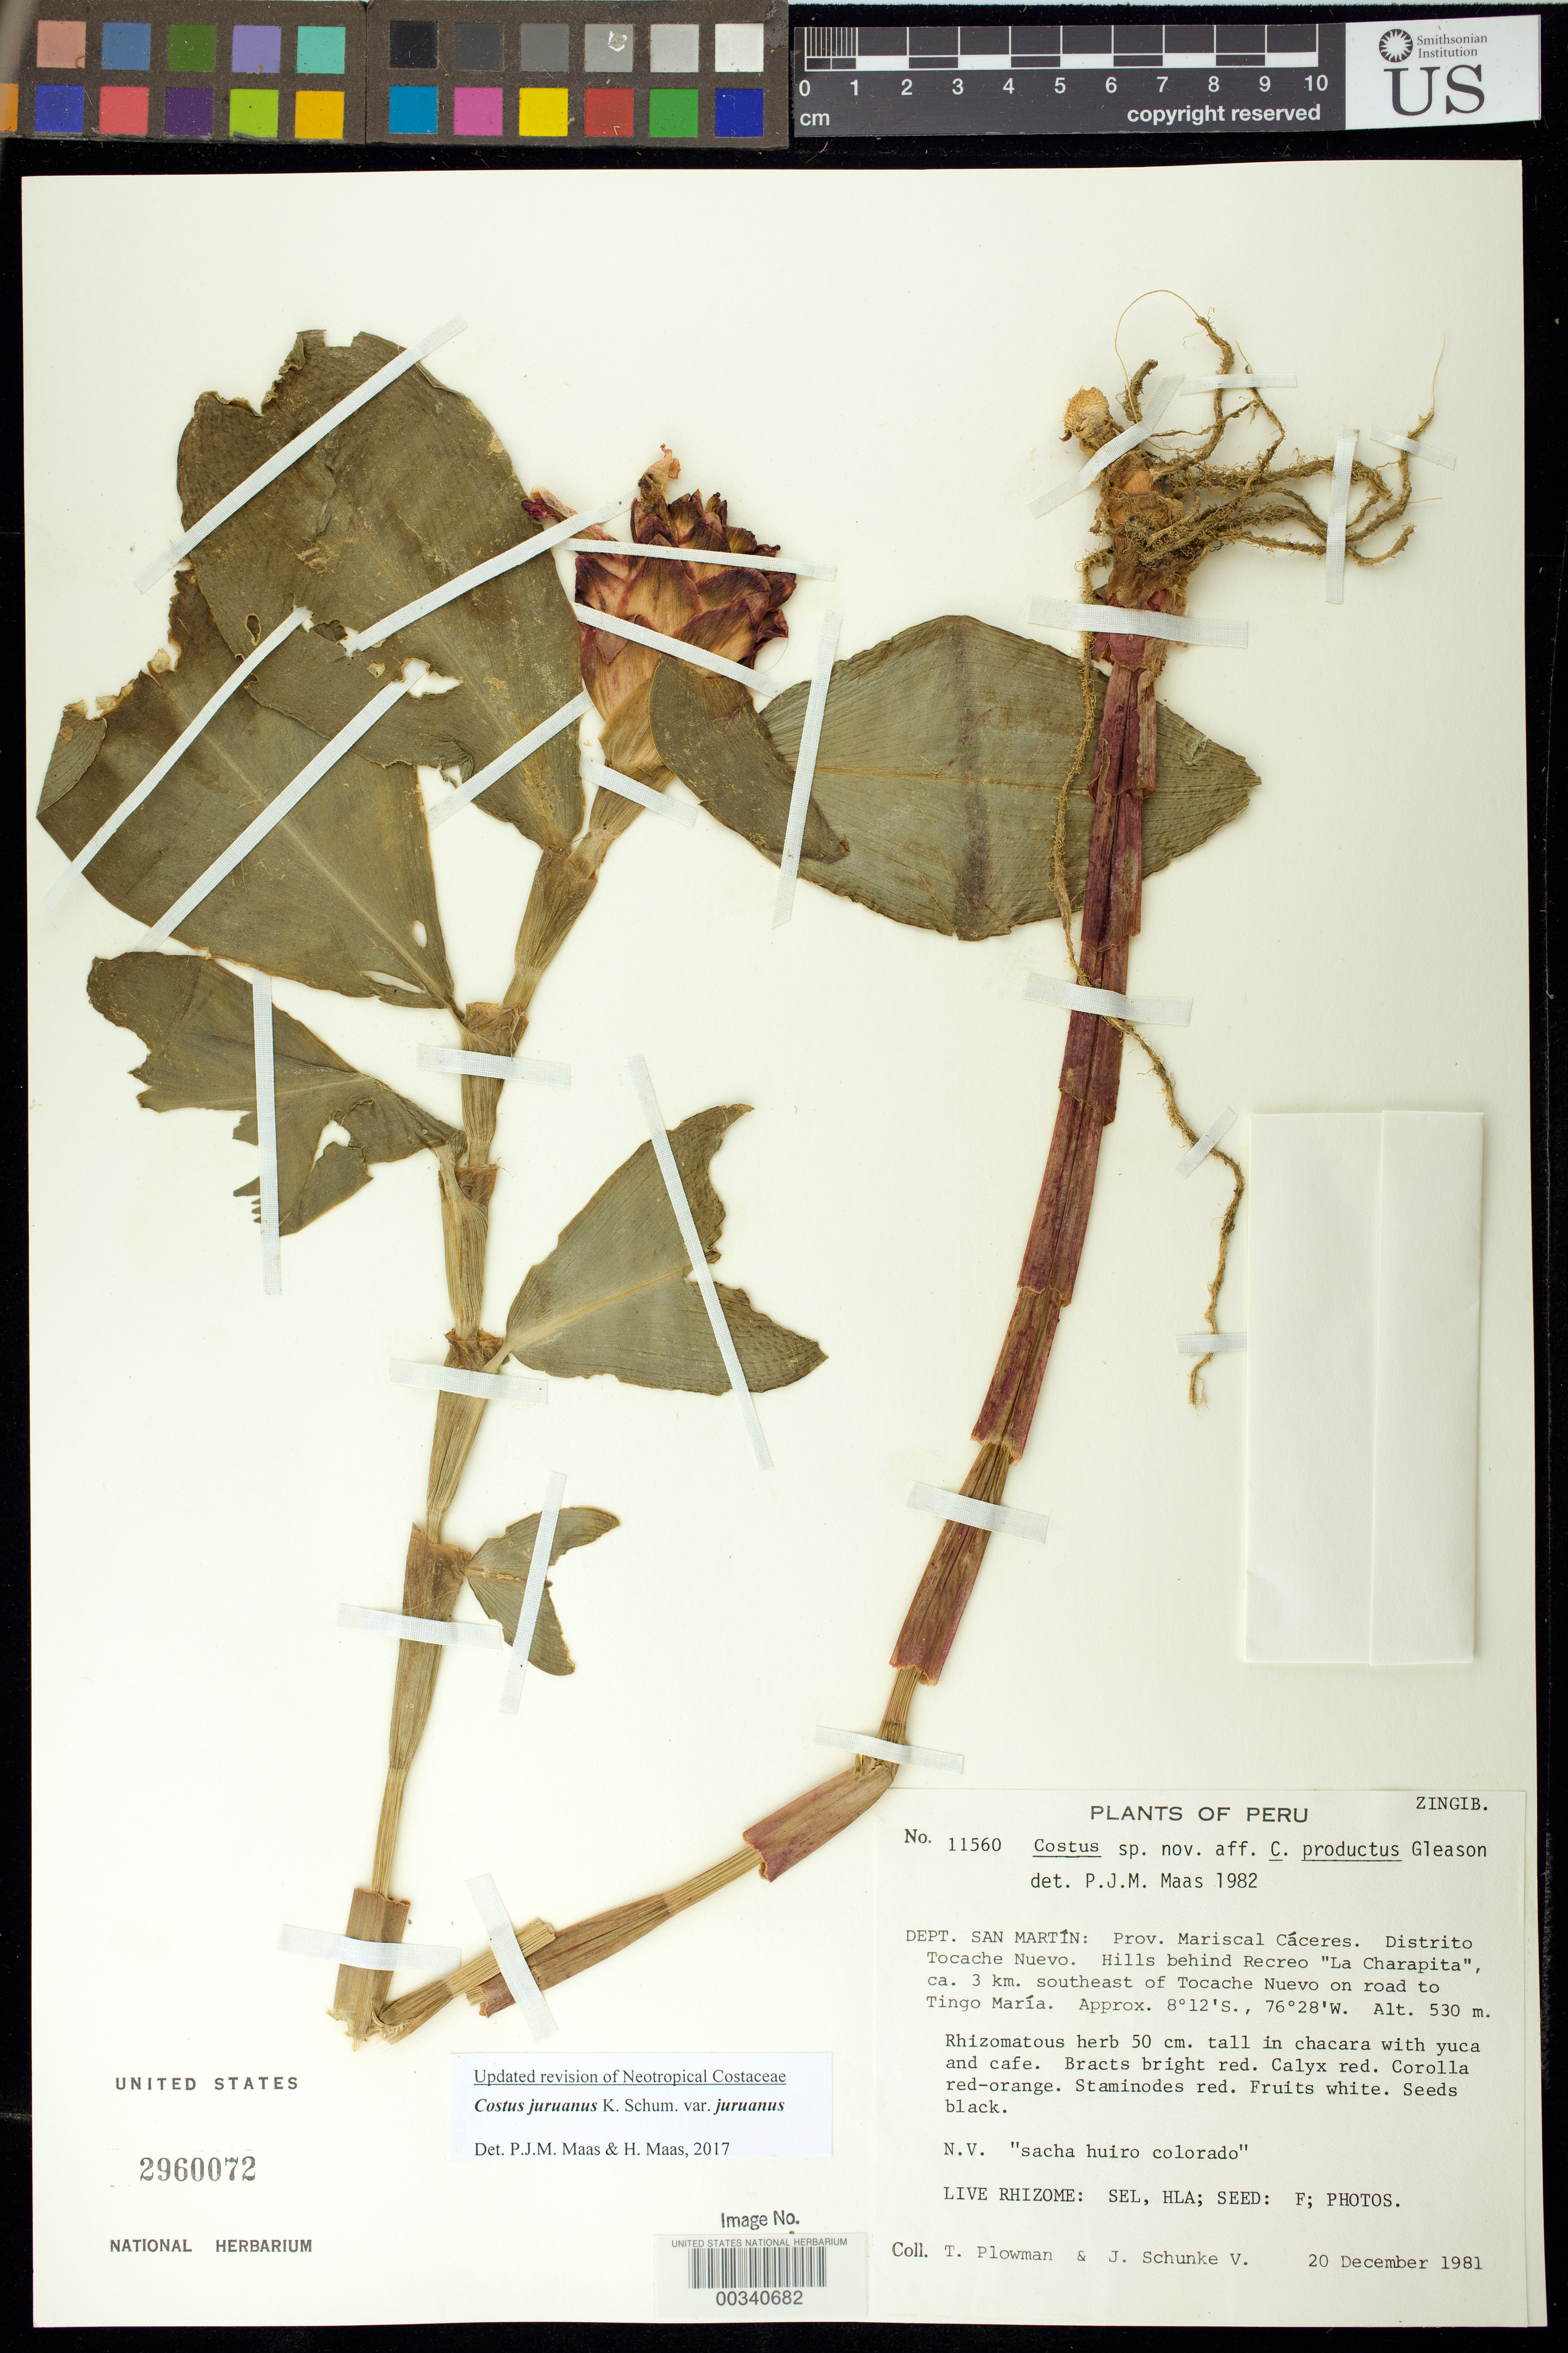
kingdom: Plantae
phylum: Tracheophyta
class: Liliopsida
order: Zingiberales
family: Costaceae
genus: Costus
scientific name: Costus juruanus var. juruanus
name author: K. Schum.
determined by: Maas, Paul J.; Maas, H.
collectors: T. Plowman & J. M. Schunke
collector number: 11560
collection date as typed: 20 Dec 1981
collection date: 1981-12-20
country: Peru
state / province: San Martín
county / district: Mariscal Cáceres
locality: Dist tocache nuevo, hills behind recreo "la charapita", ca 3 km se of tocache nuevo on road to tingo maria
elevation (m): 530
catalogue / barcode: US 2960072